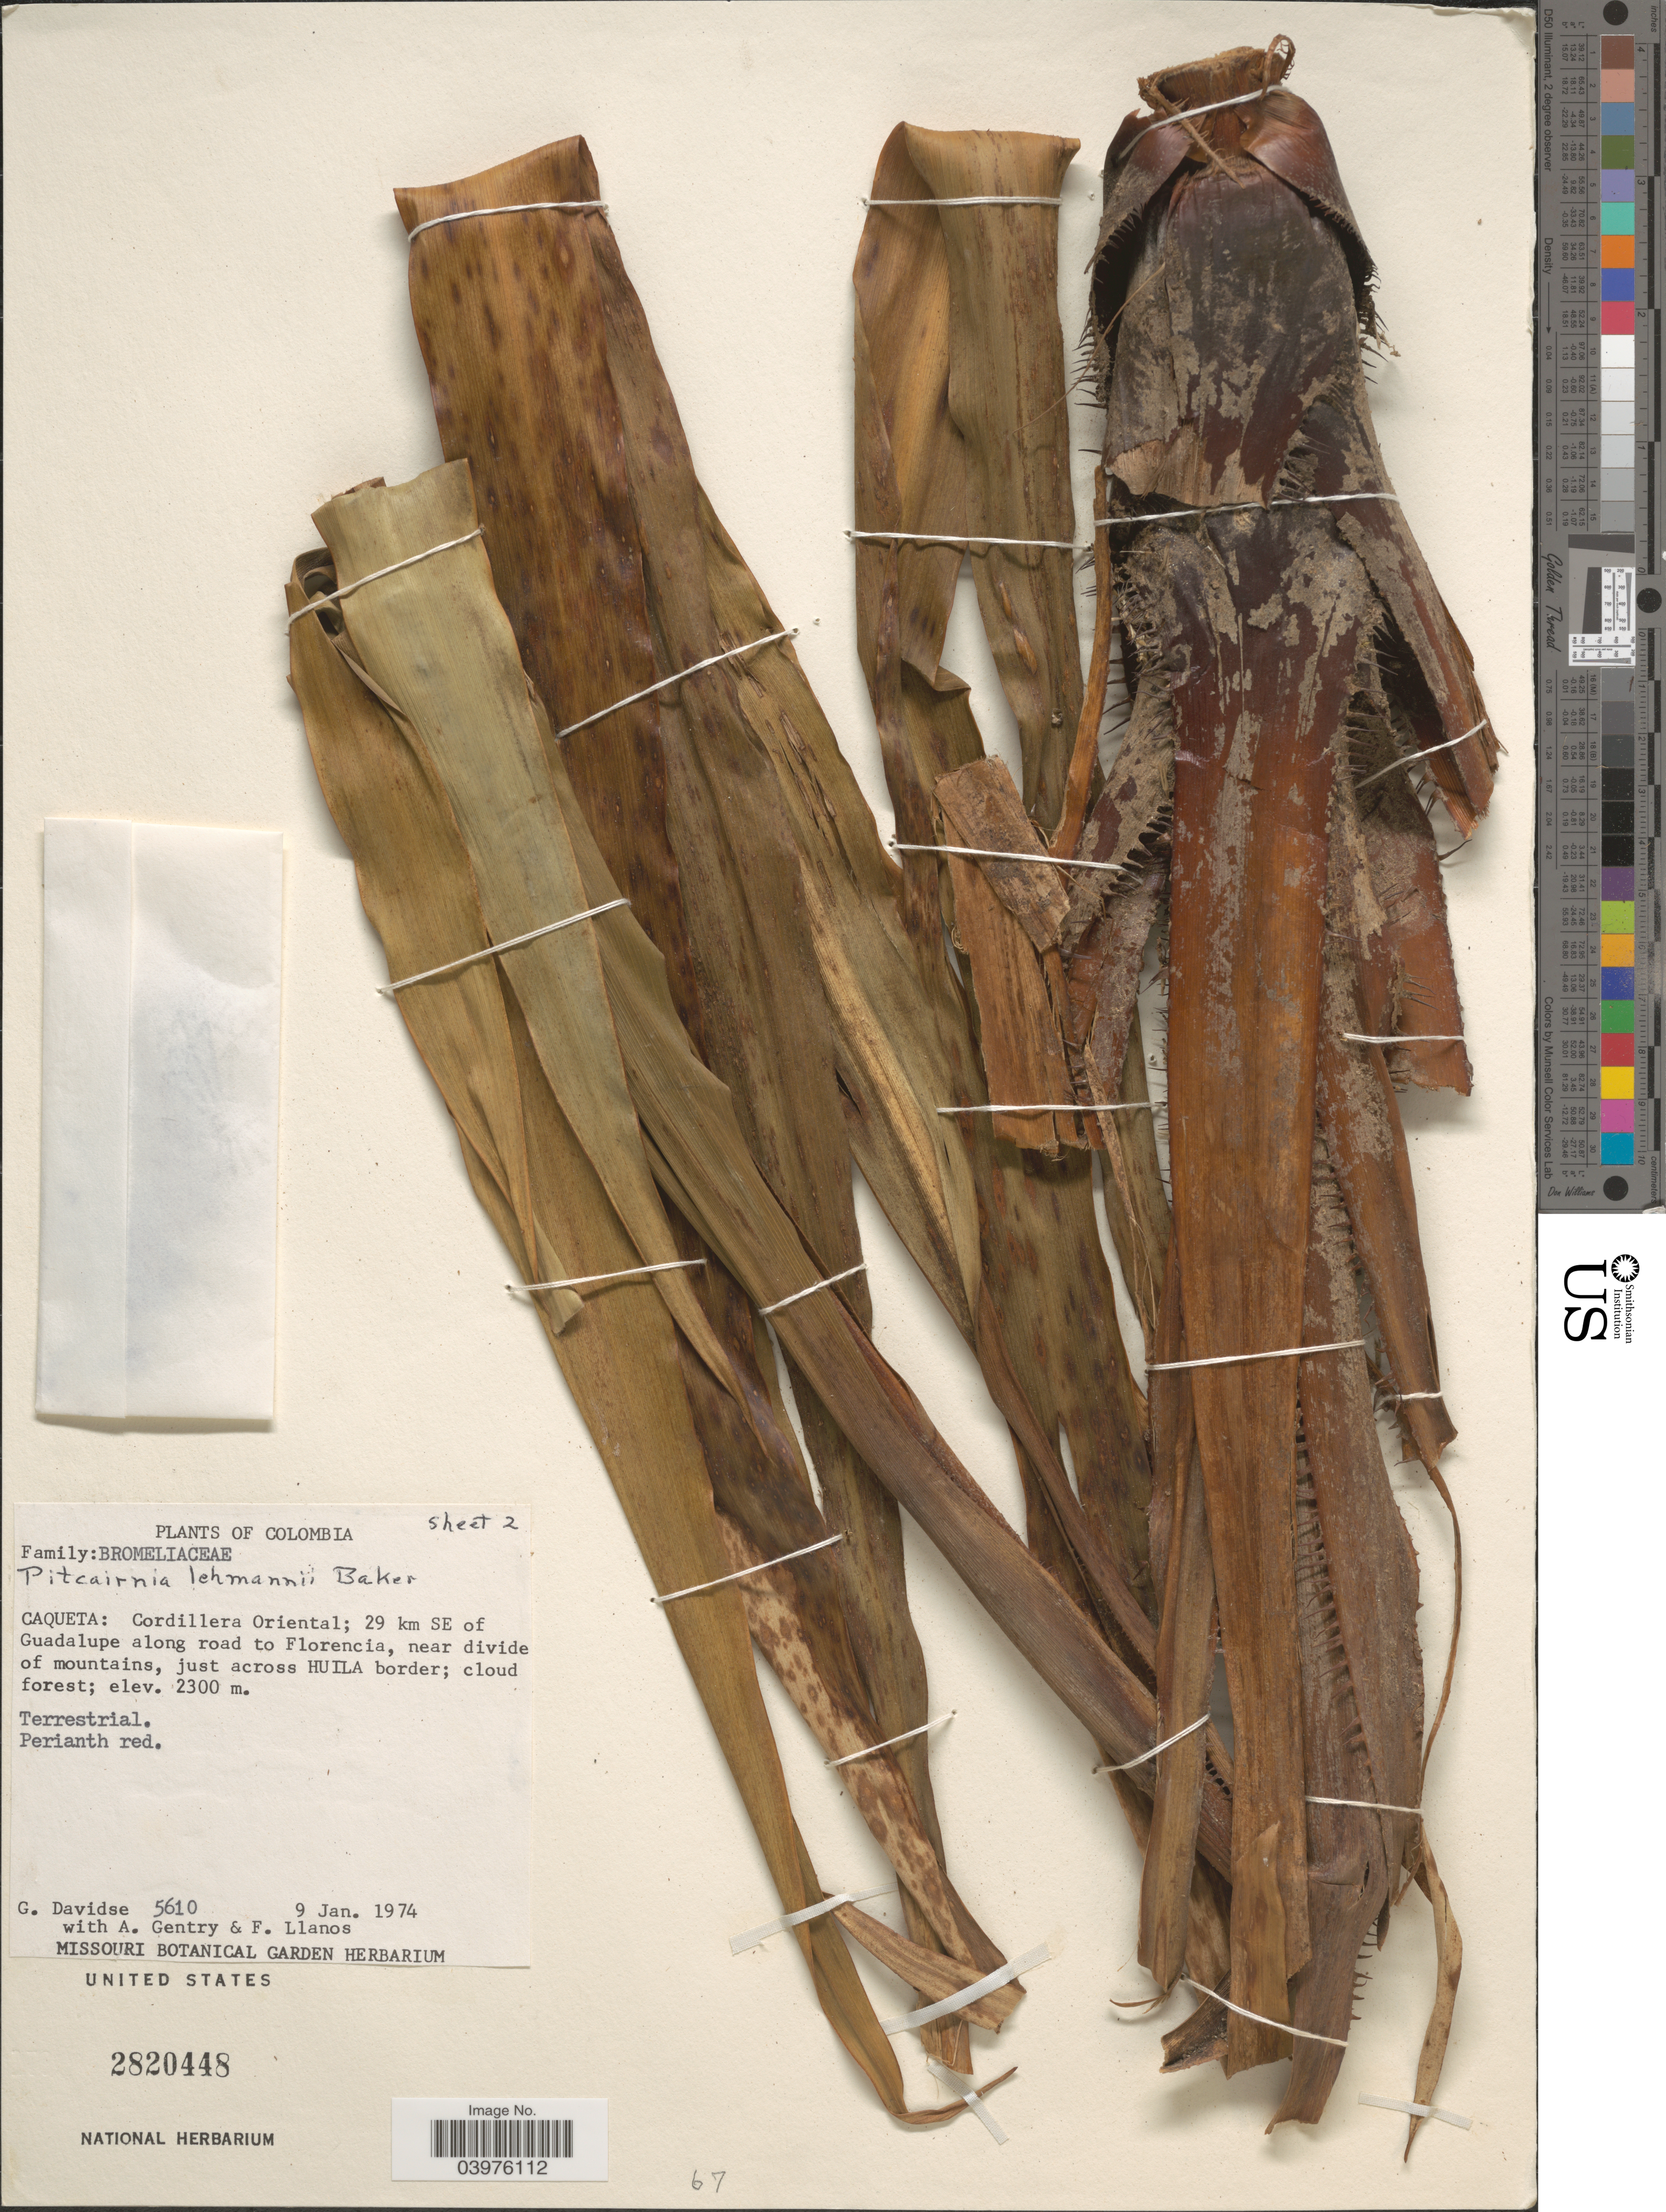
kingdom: Plantae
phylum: Tracheophyta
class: Liliopsida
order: Poales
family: Bromeliaceae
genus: Pitcairnia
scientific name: Pitcairnia lehmannii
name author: Baker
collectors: G. Davidse, A. H. Gentry & F. Llanos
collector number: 5610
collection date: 1974-01-09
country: Colombia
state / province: Caquetá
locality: Cordillera Oriental; 29 km SE of Guadalupe along road to Florencia, near divide of mountains, just across Huila border; cloud forest.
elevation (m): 2300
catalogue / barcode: US 2820448